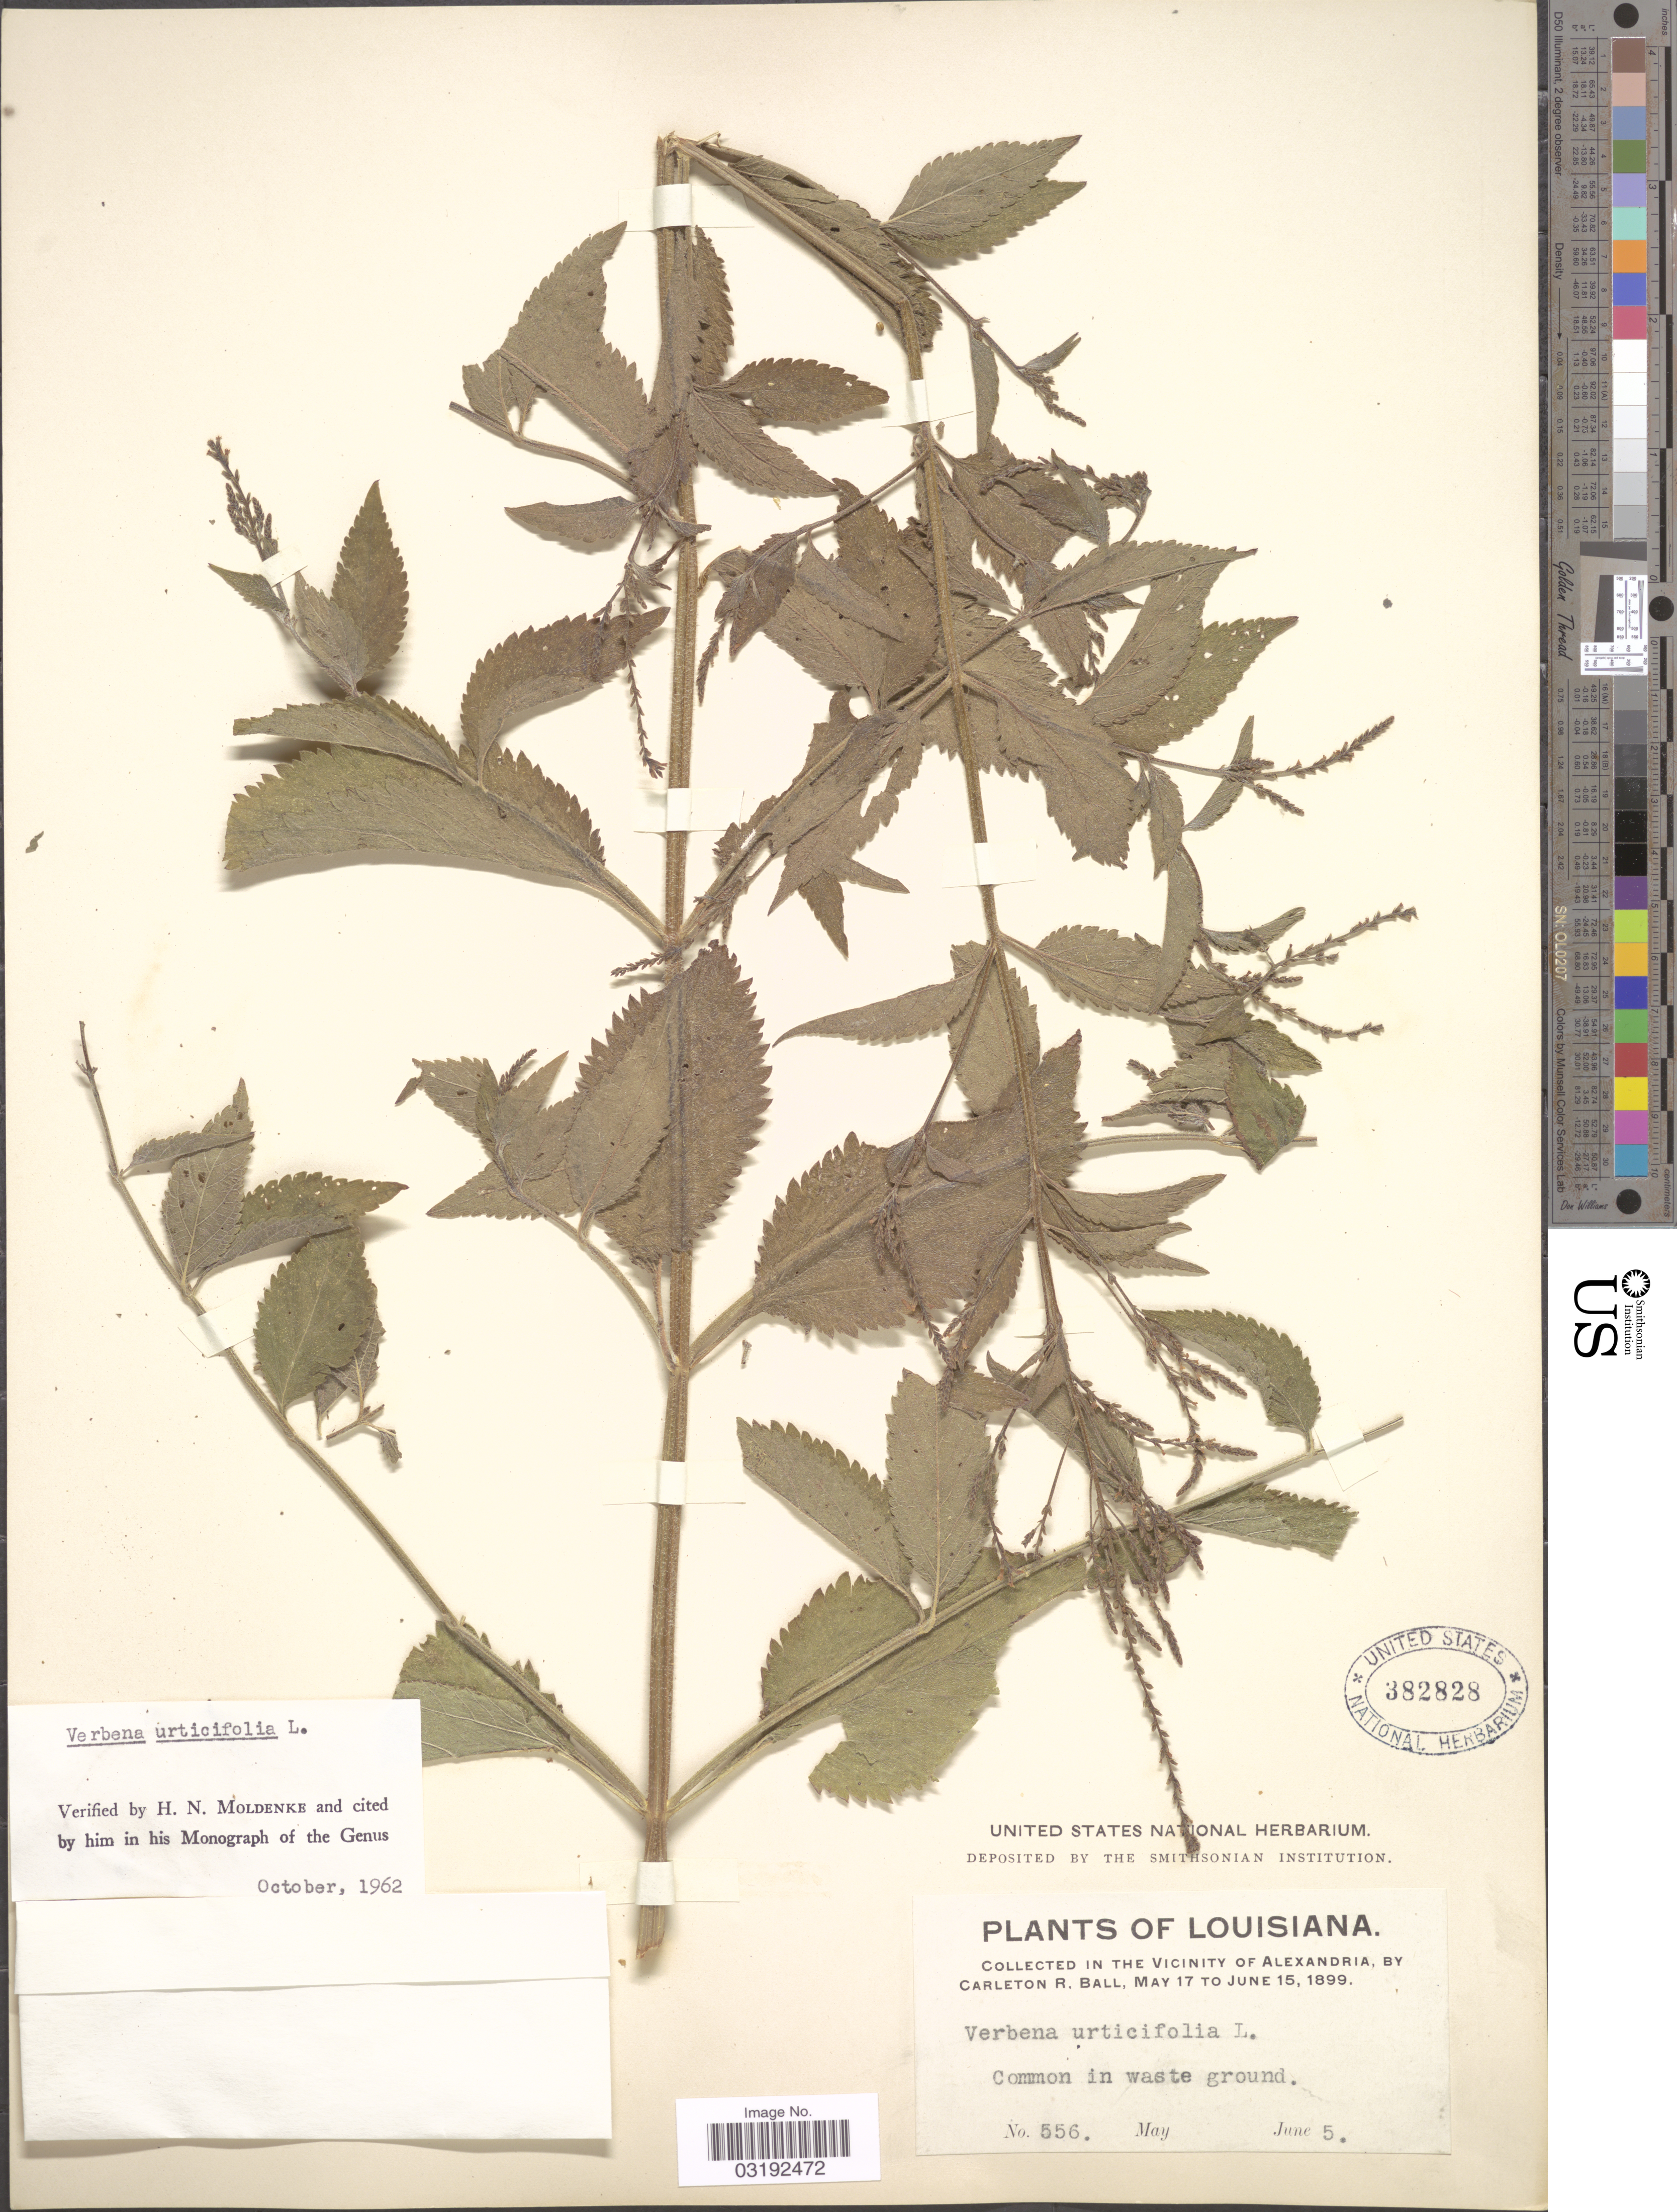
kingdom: Plantae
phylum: Tracheophyta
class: Magnoliopsida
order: Lamiales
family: Verbenaceae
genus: Verbena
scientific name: Verbena urticifolia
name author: L.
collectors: C. R. Ball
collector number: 556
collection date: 1899-06-05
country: United States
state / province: Louisiana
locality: In the vicinity of Alexandria.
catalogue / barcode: US 382828